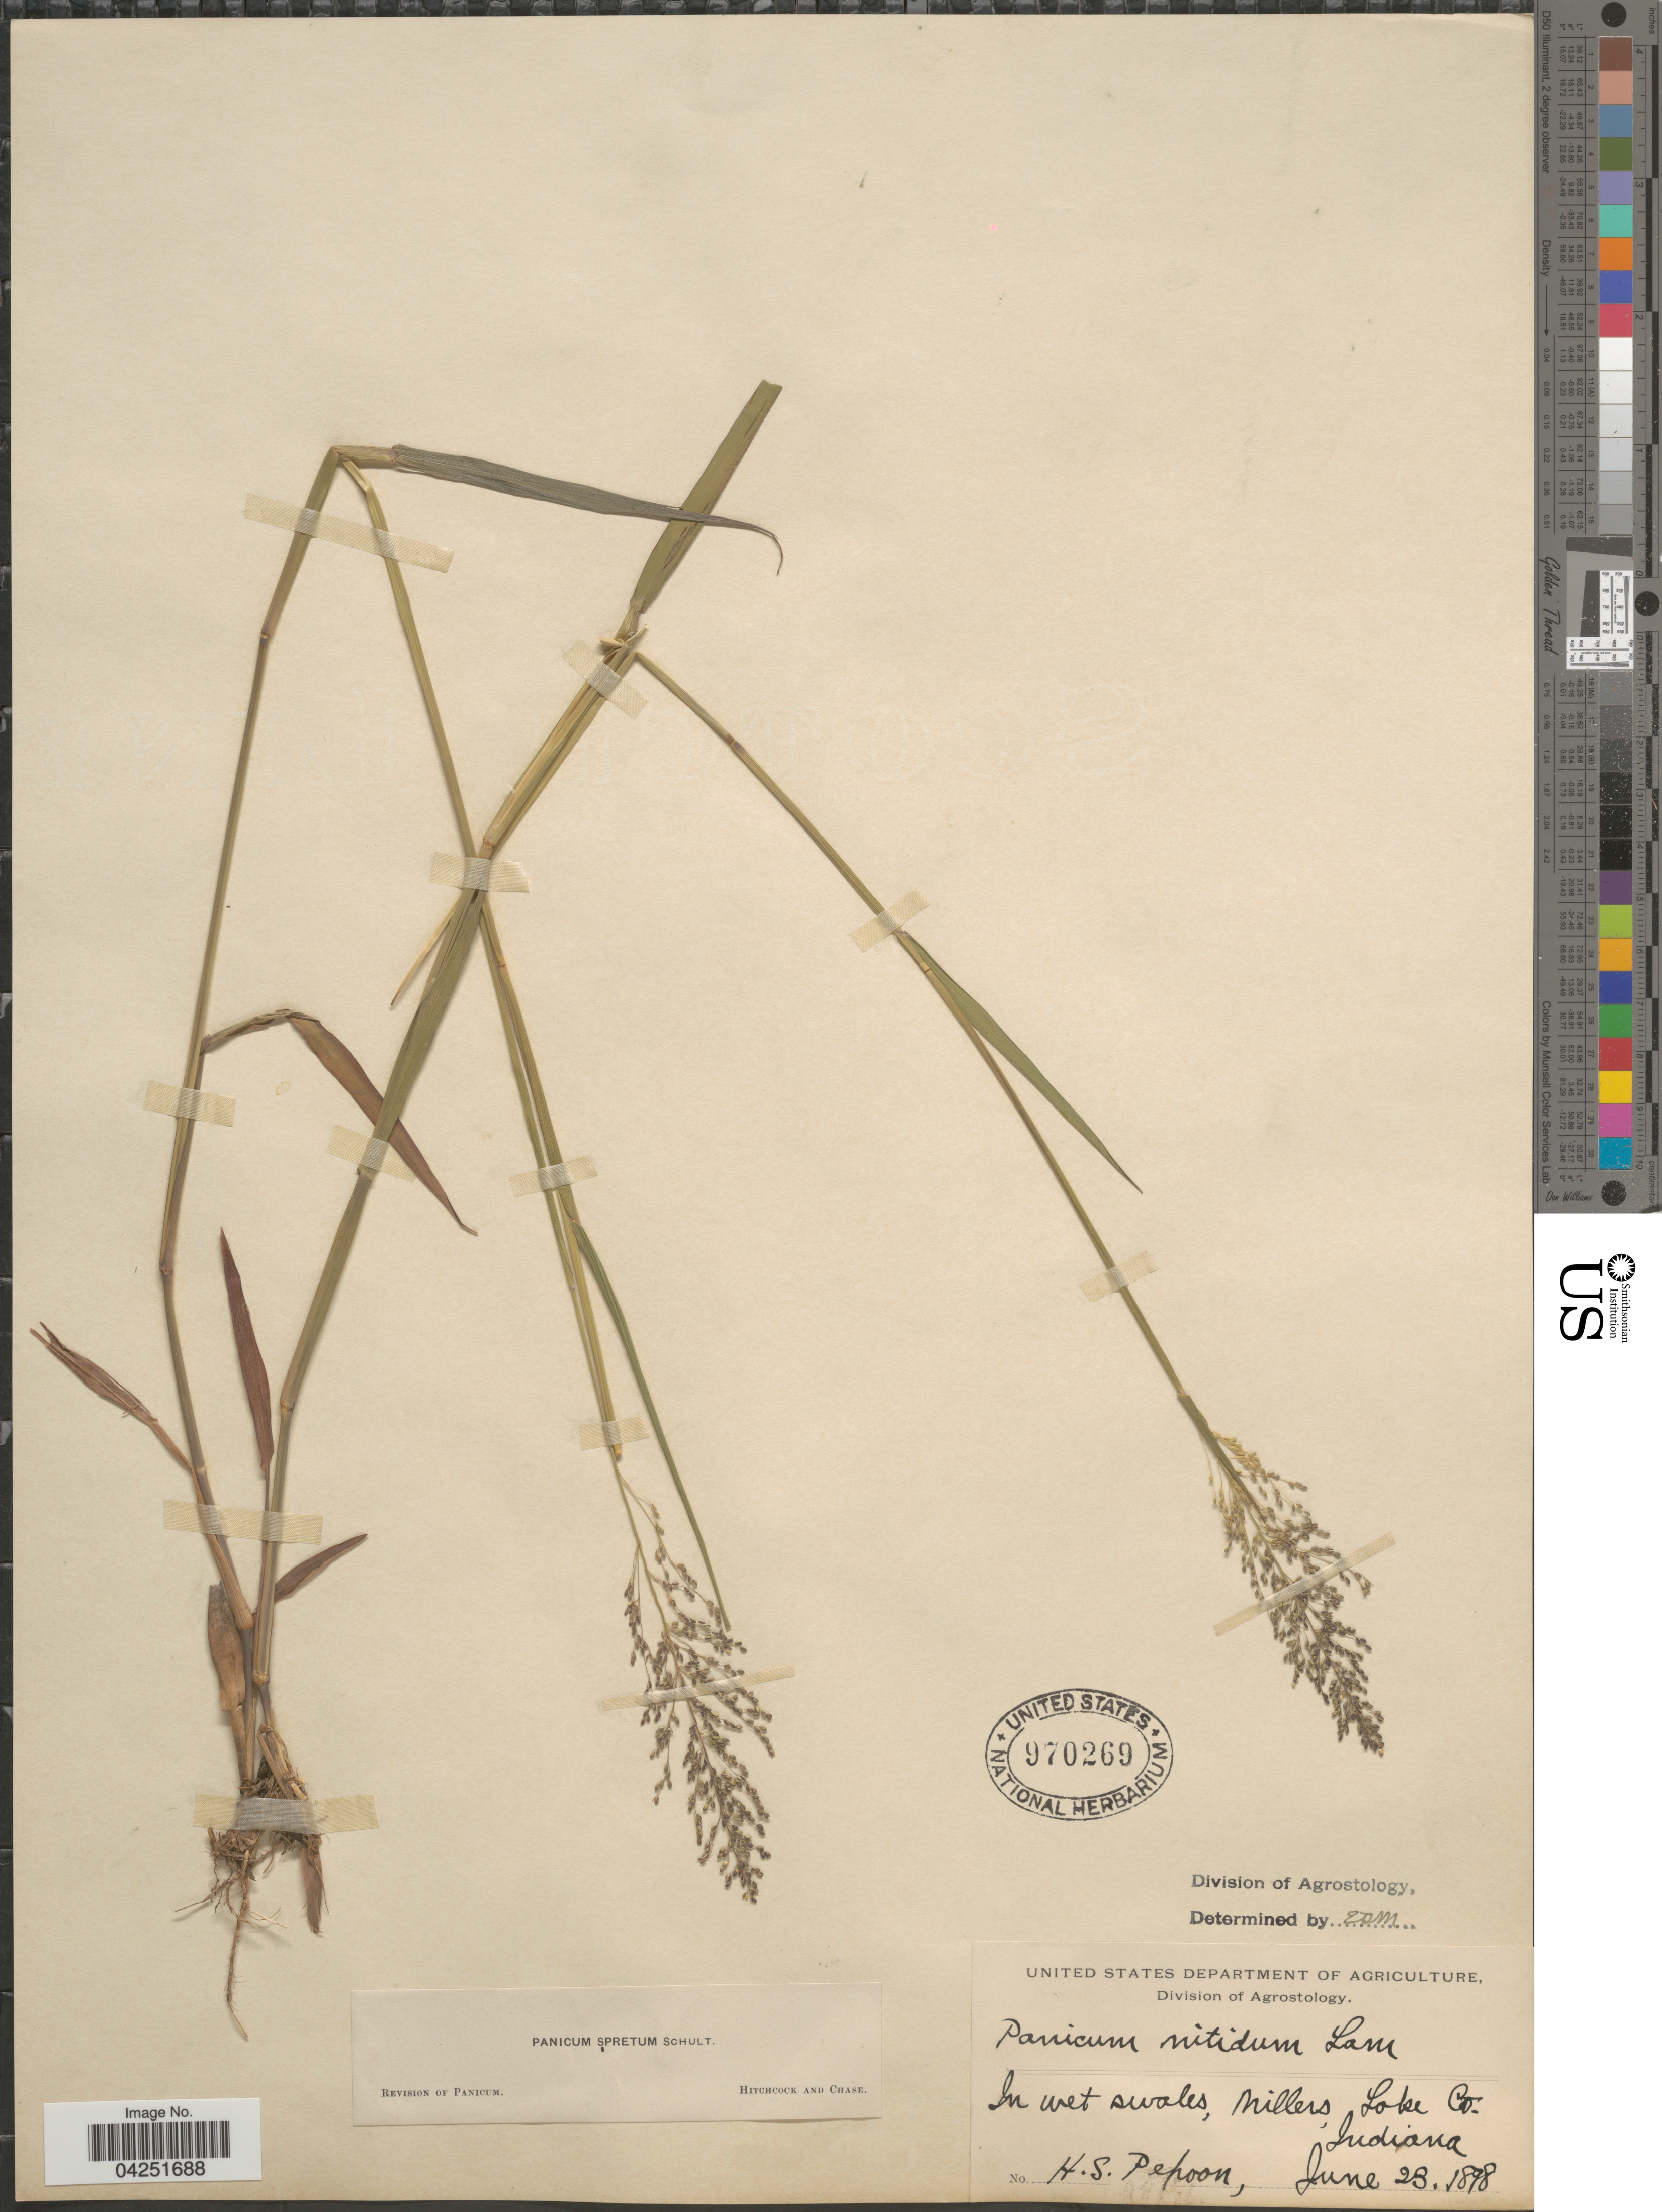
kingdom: Plantae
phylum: Tracheophyta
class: Liliopsida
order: Poales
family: Poaceae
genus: Dichanthelium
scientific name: Dichanthelium acuminatum var. densiflorum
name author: (Rand & Redfield) Gould & C.A. Clark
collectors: H. Pepoon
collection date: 1898-06-28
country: United States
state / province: Indiana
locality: In wet swales, Millers, Lake Co.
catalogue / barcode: US 970269